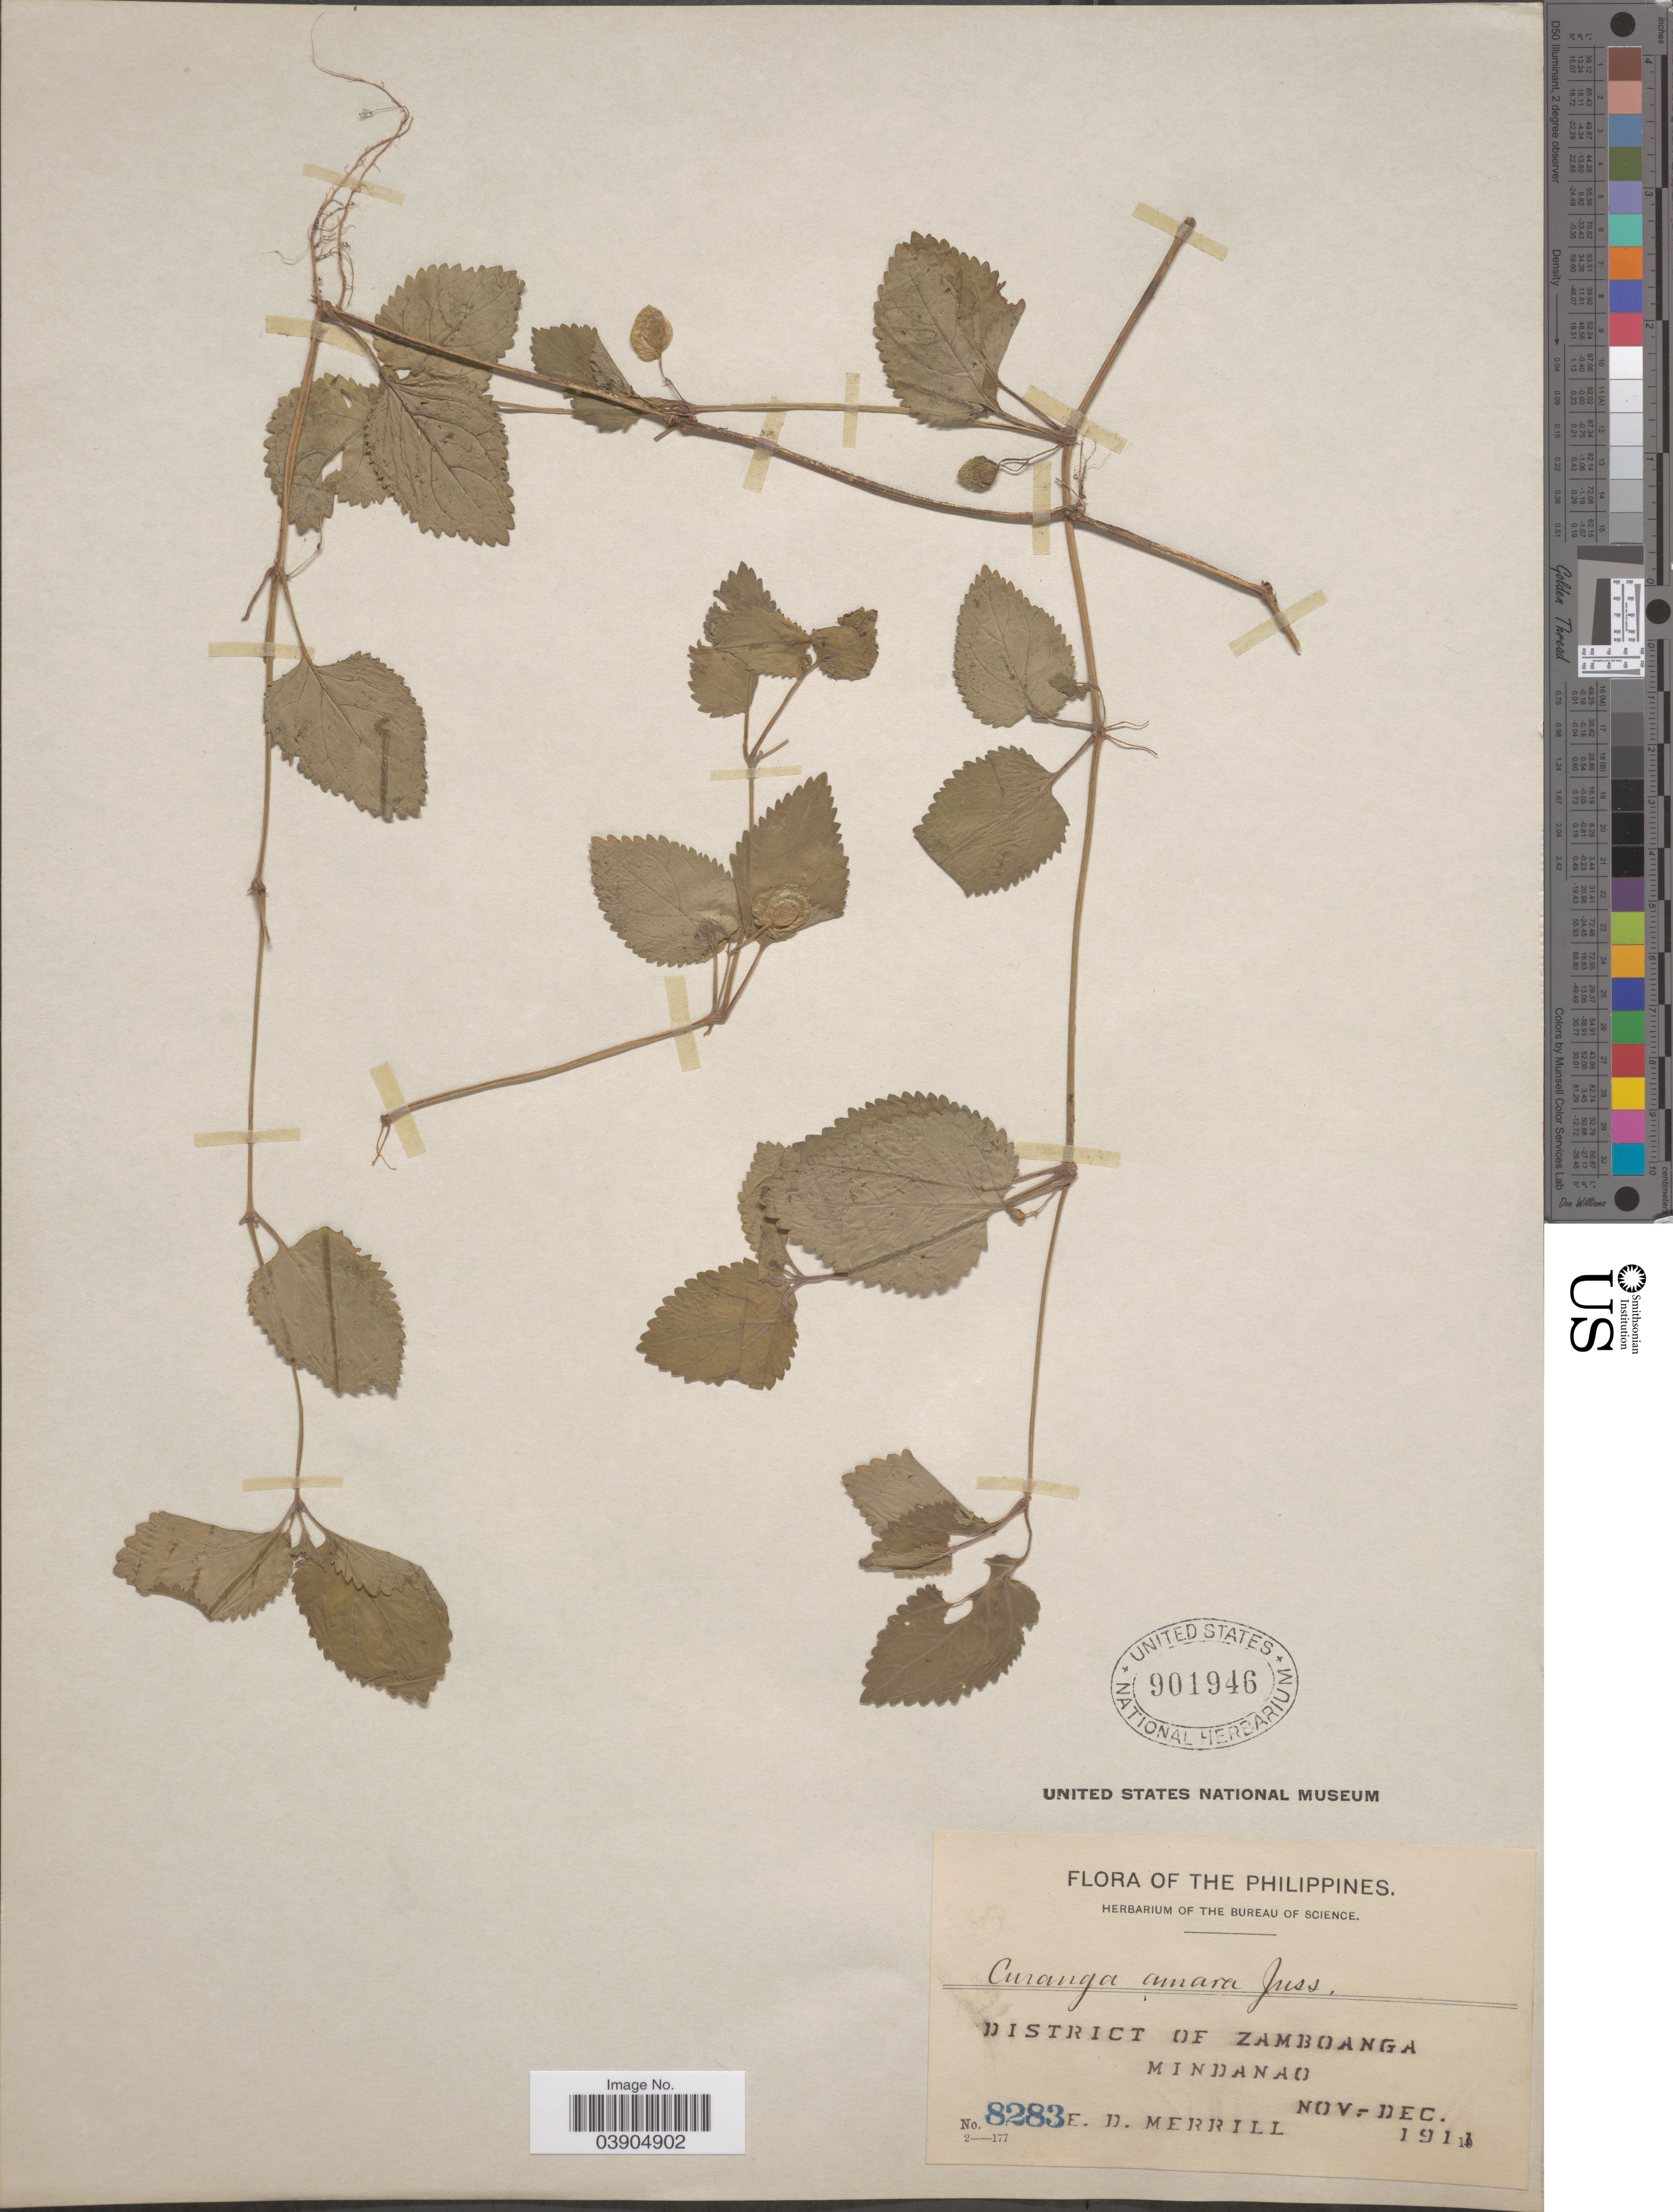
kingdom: Plantae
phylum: Tracheophyta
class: Magnoliopsida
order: Lamiales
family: Linderniaceae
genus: Curanga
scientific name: Curanga amara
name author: Juss.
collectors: E. D. Merrill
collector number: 8283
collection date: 1911-11/1911-12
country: Philippines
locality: District of Zamboanga, Mindanao.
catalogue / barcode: US 901946